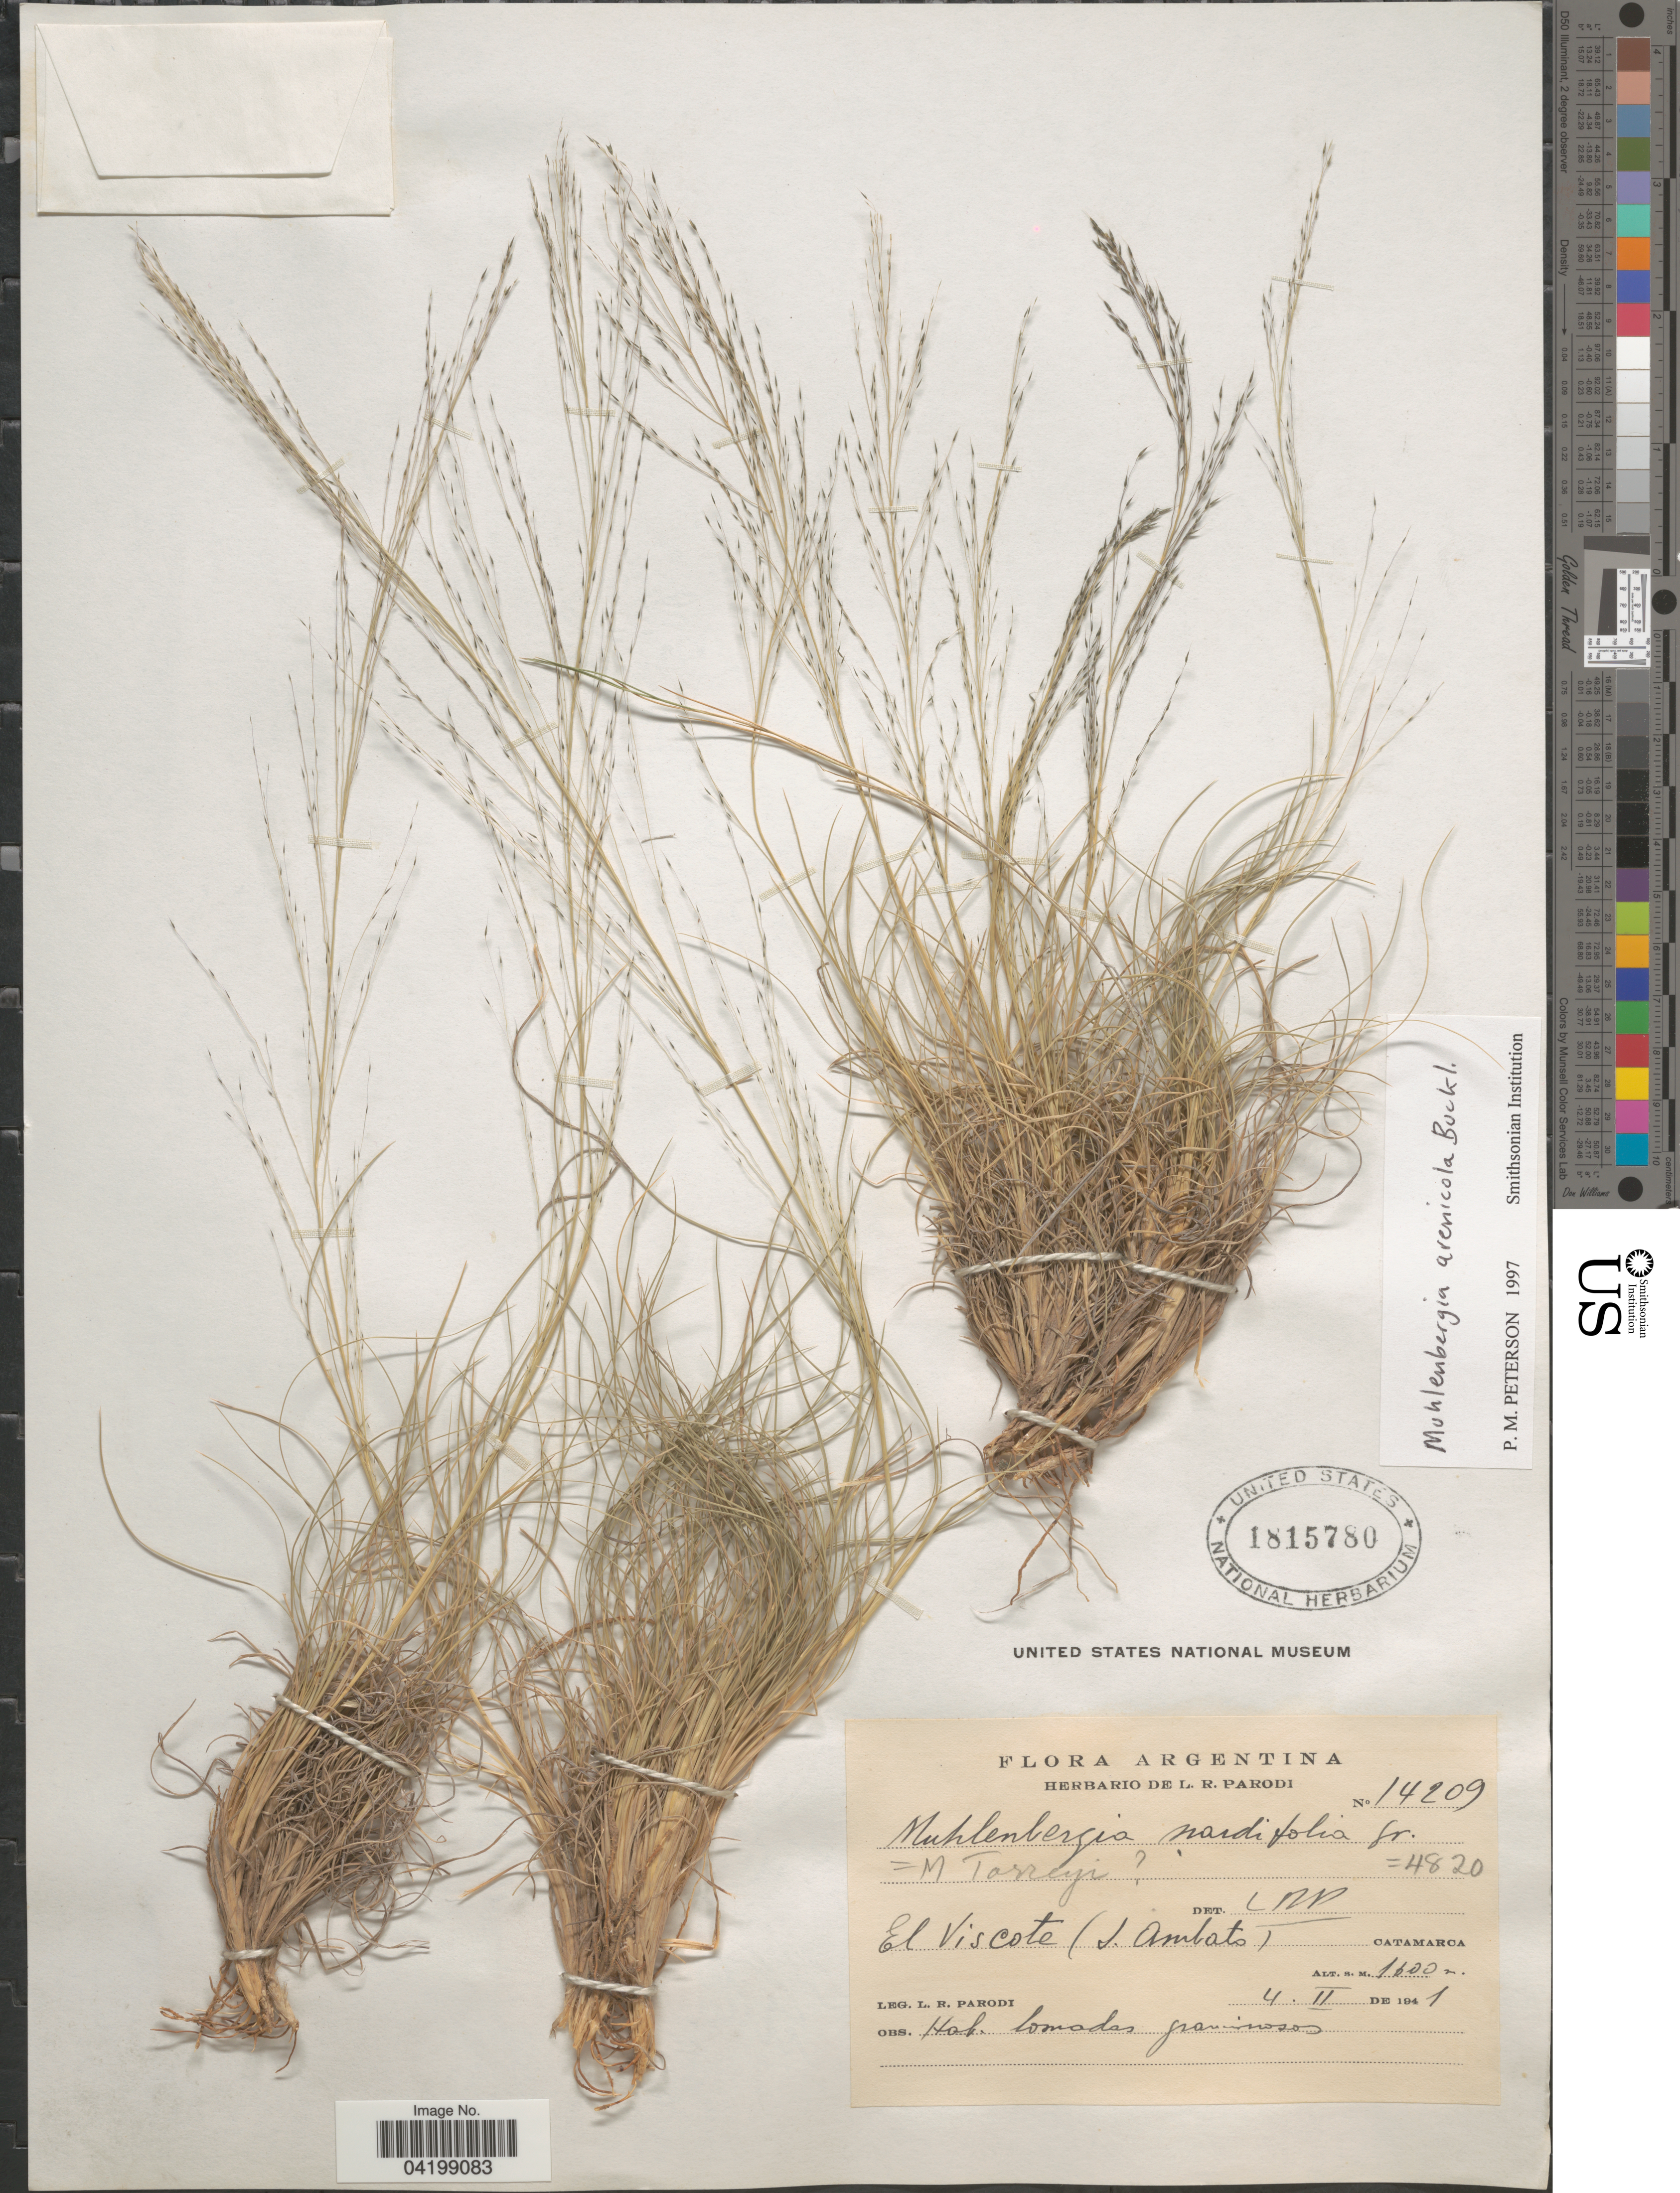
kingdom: Plantae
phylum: Tracheophyta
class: Liliopsida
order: Poales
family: Poaceae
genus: Muhlenbergia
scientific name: Muhlenbergia arenicola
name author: Buckley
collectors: L. R. Parodi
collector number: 14209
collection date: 1941-02-04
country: Argentina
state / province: Catamarca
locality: El Viscote (S. Ambato)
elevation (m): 1600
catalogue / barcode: US 1815780